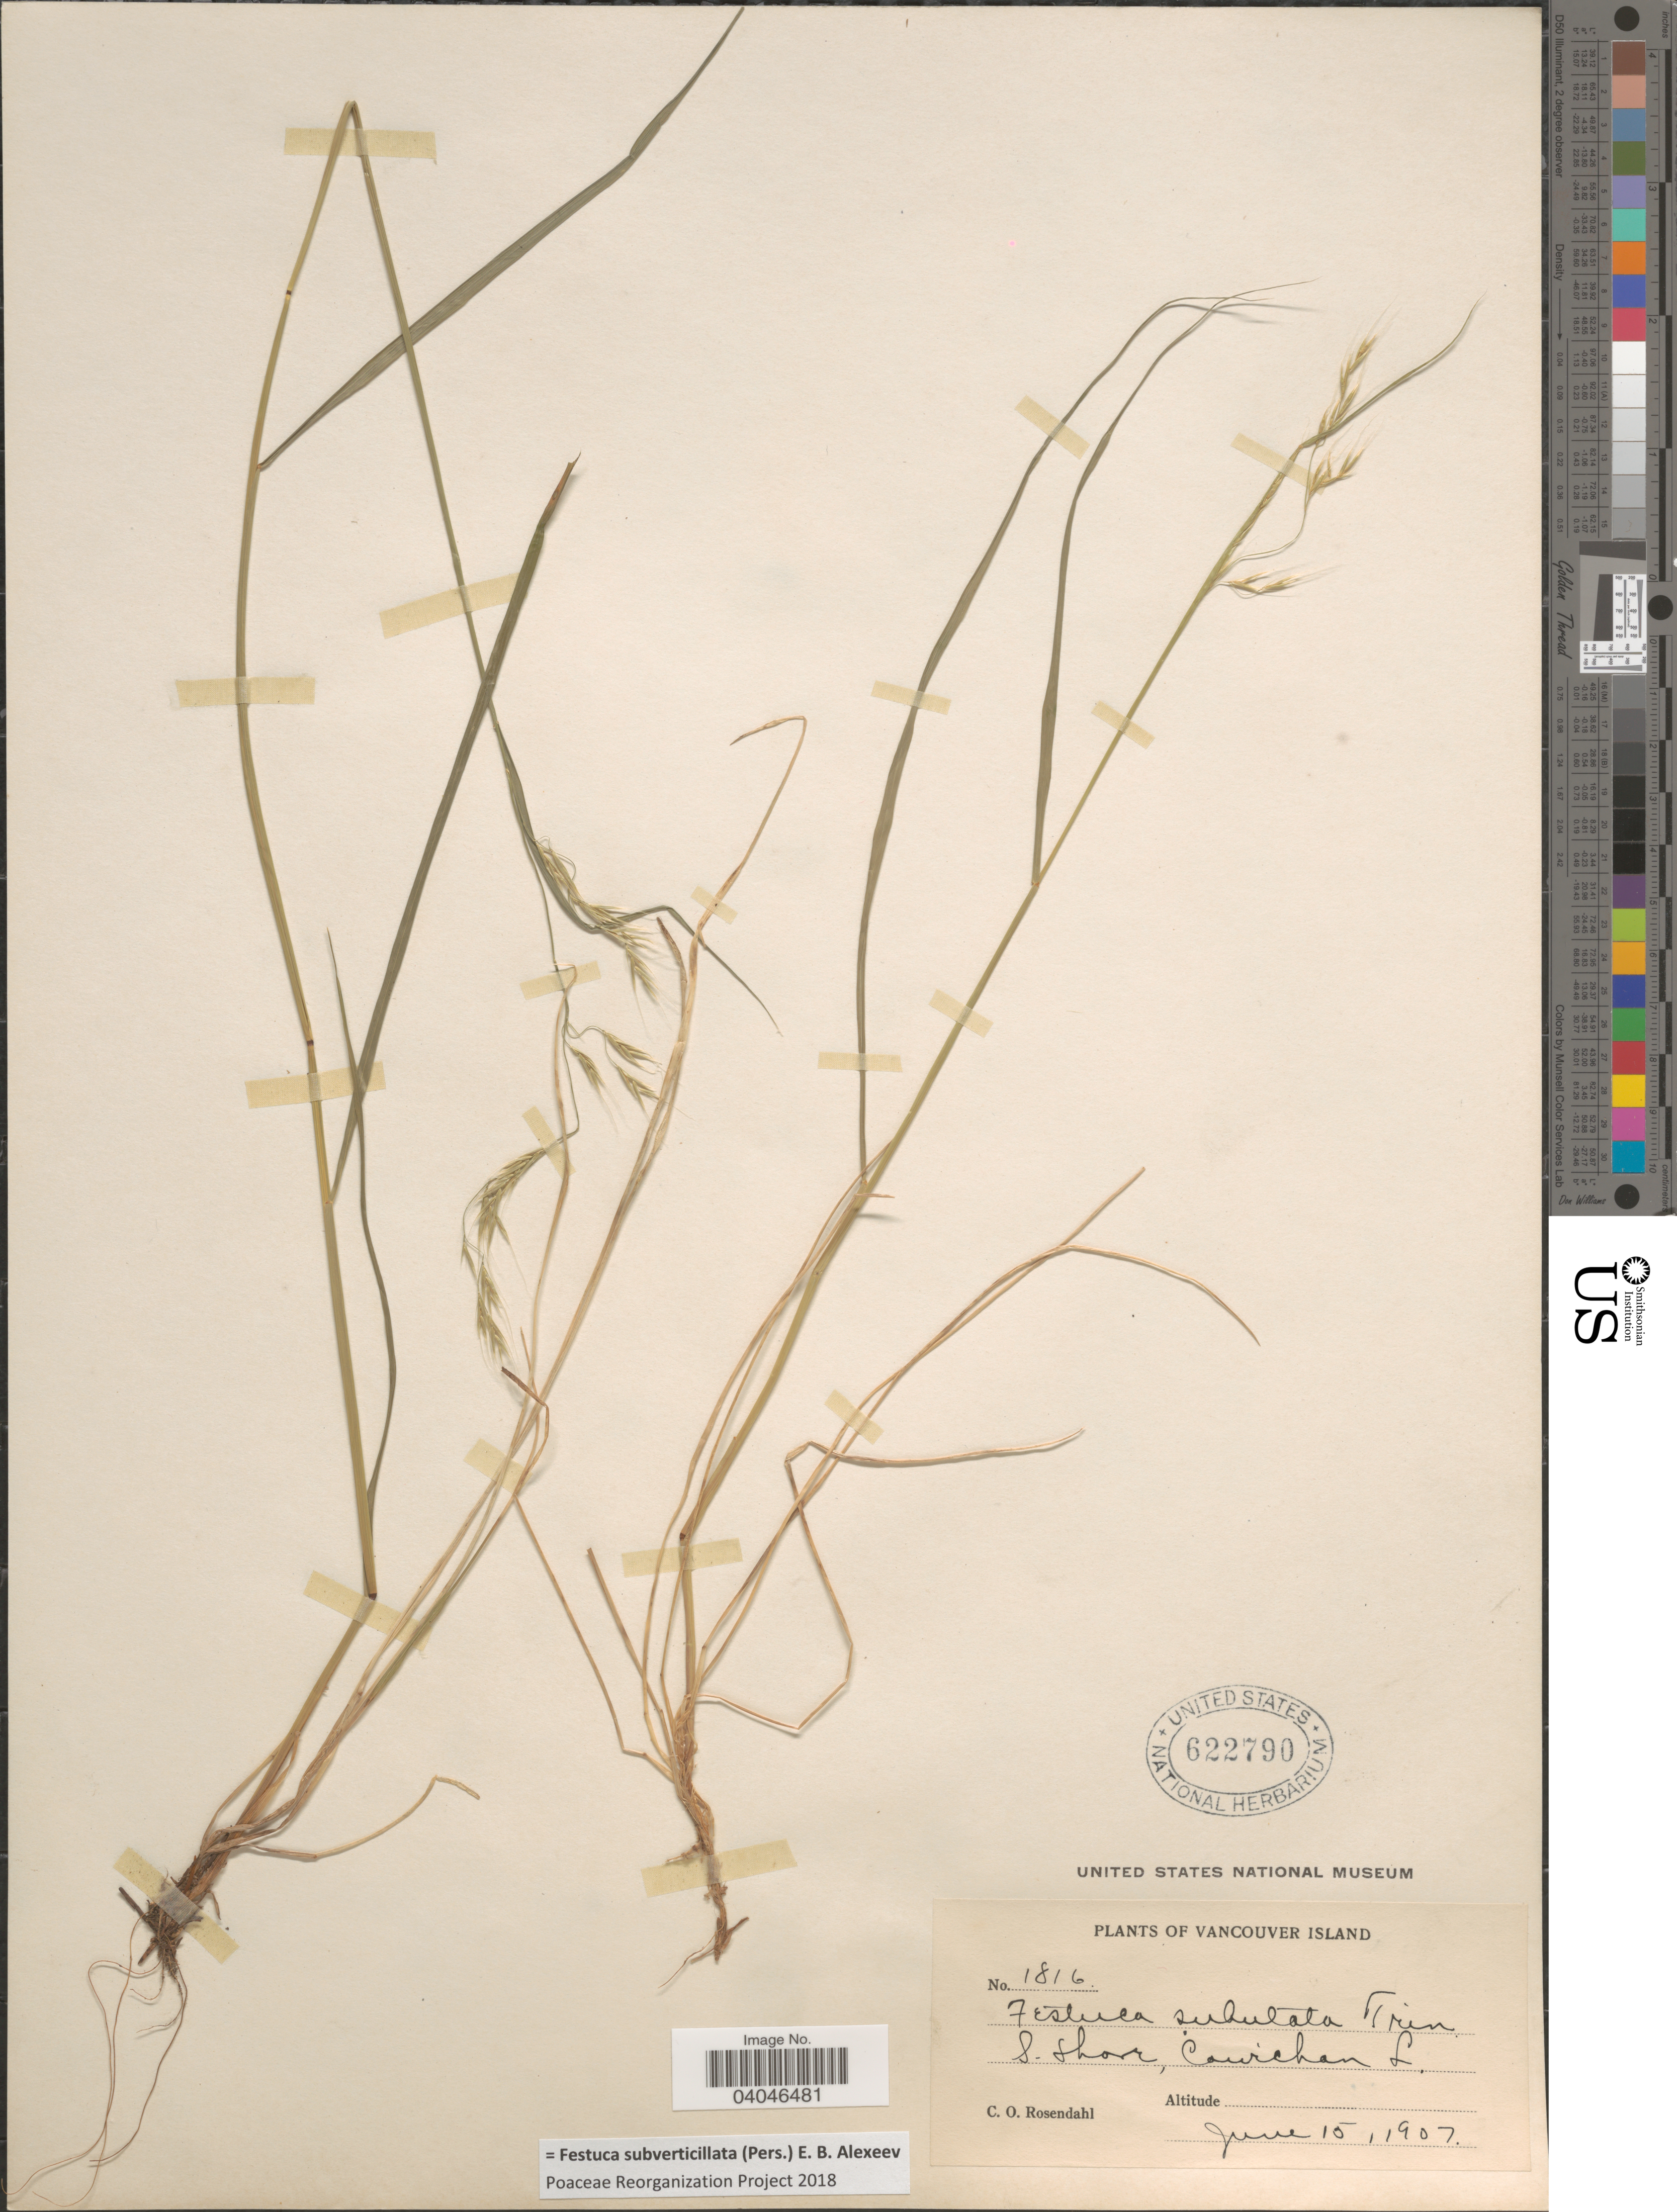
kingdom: Plantae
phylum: Tracheophyta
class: Liliopsida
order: Poales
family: Poaceae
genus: Festuca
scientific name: Festuca subverticillata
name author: (Pers.) E.B. Alexeev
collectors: C. O. Rosendahl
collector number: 1816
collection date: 1907-06-15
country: Canada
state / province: British Columbia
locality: Vancouver Island. S. shore, Cowichan L.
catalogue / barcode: US 622790